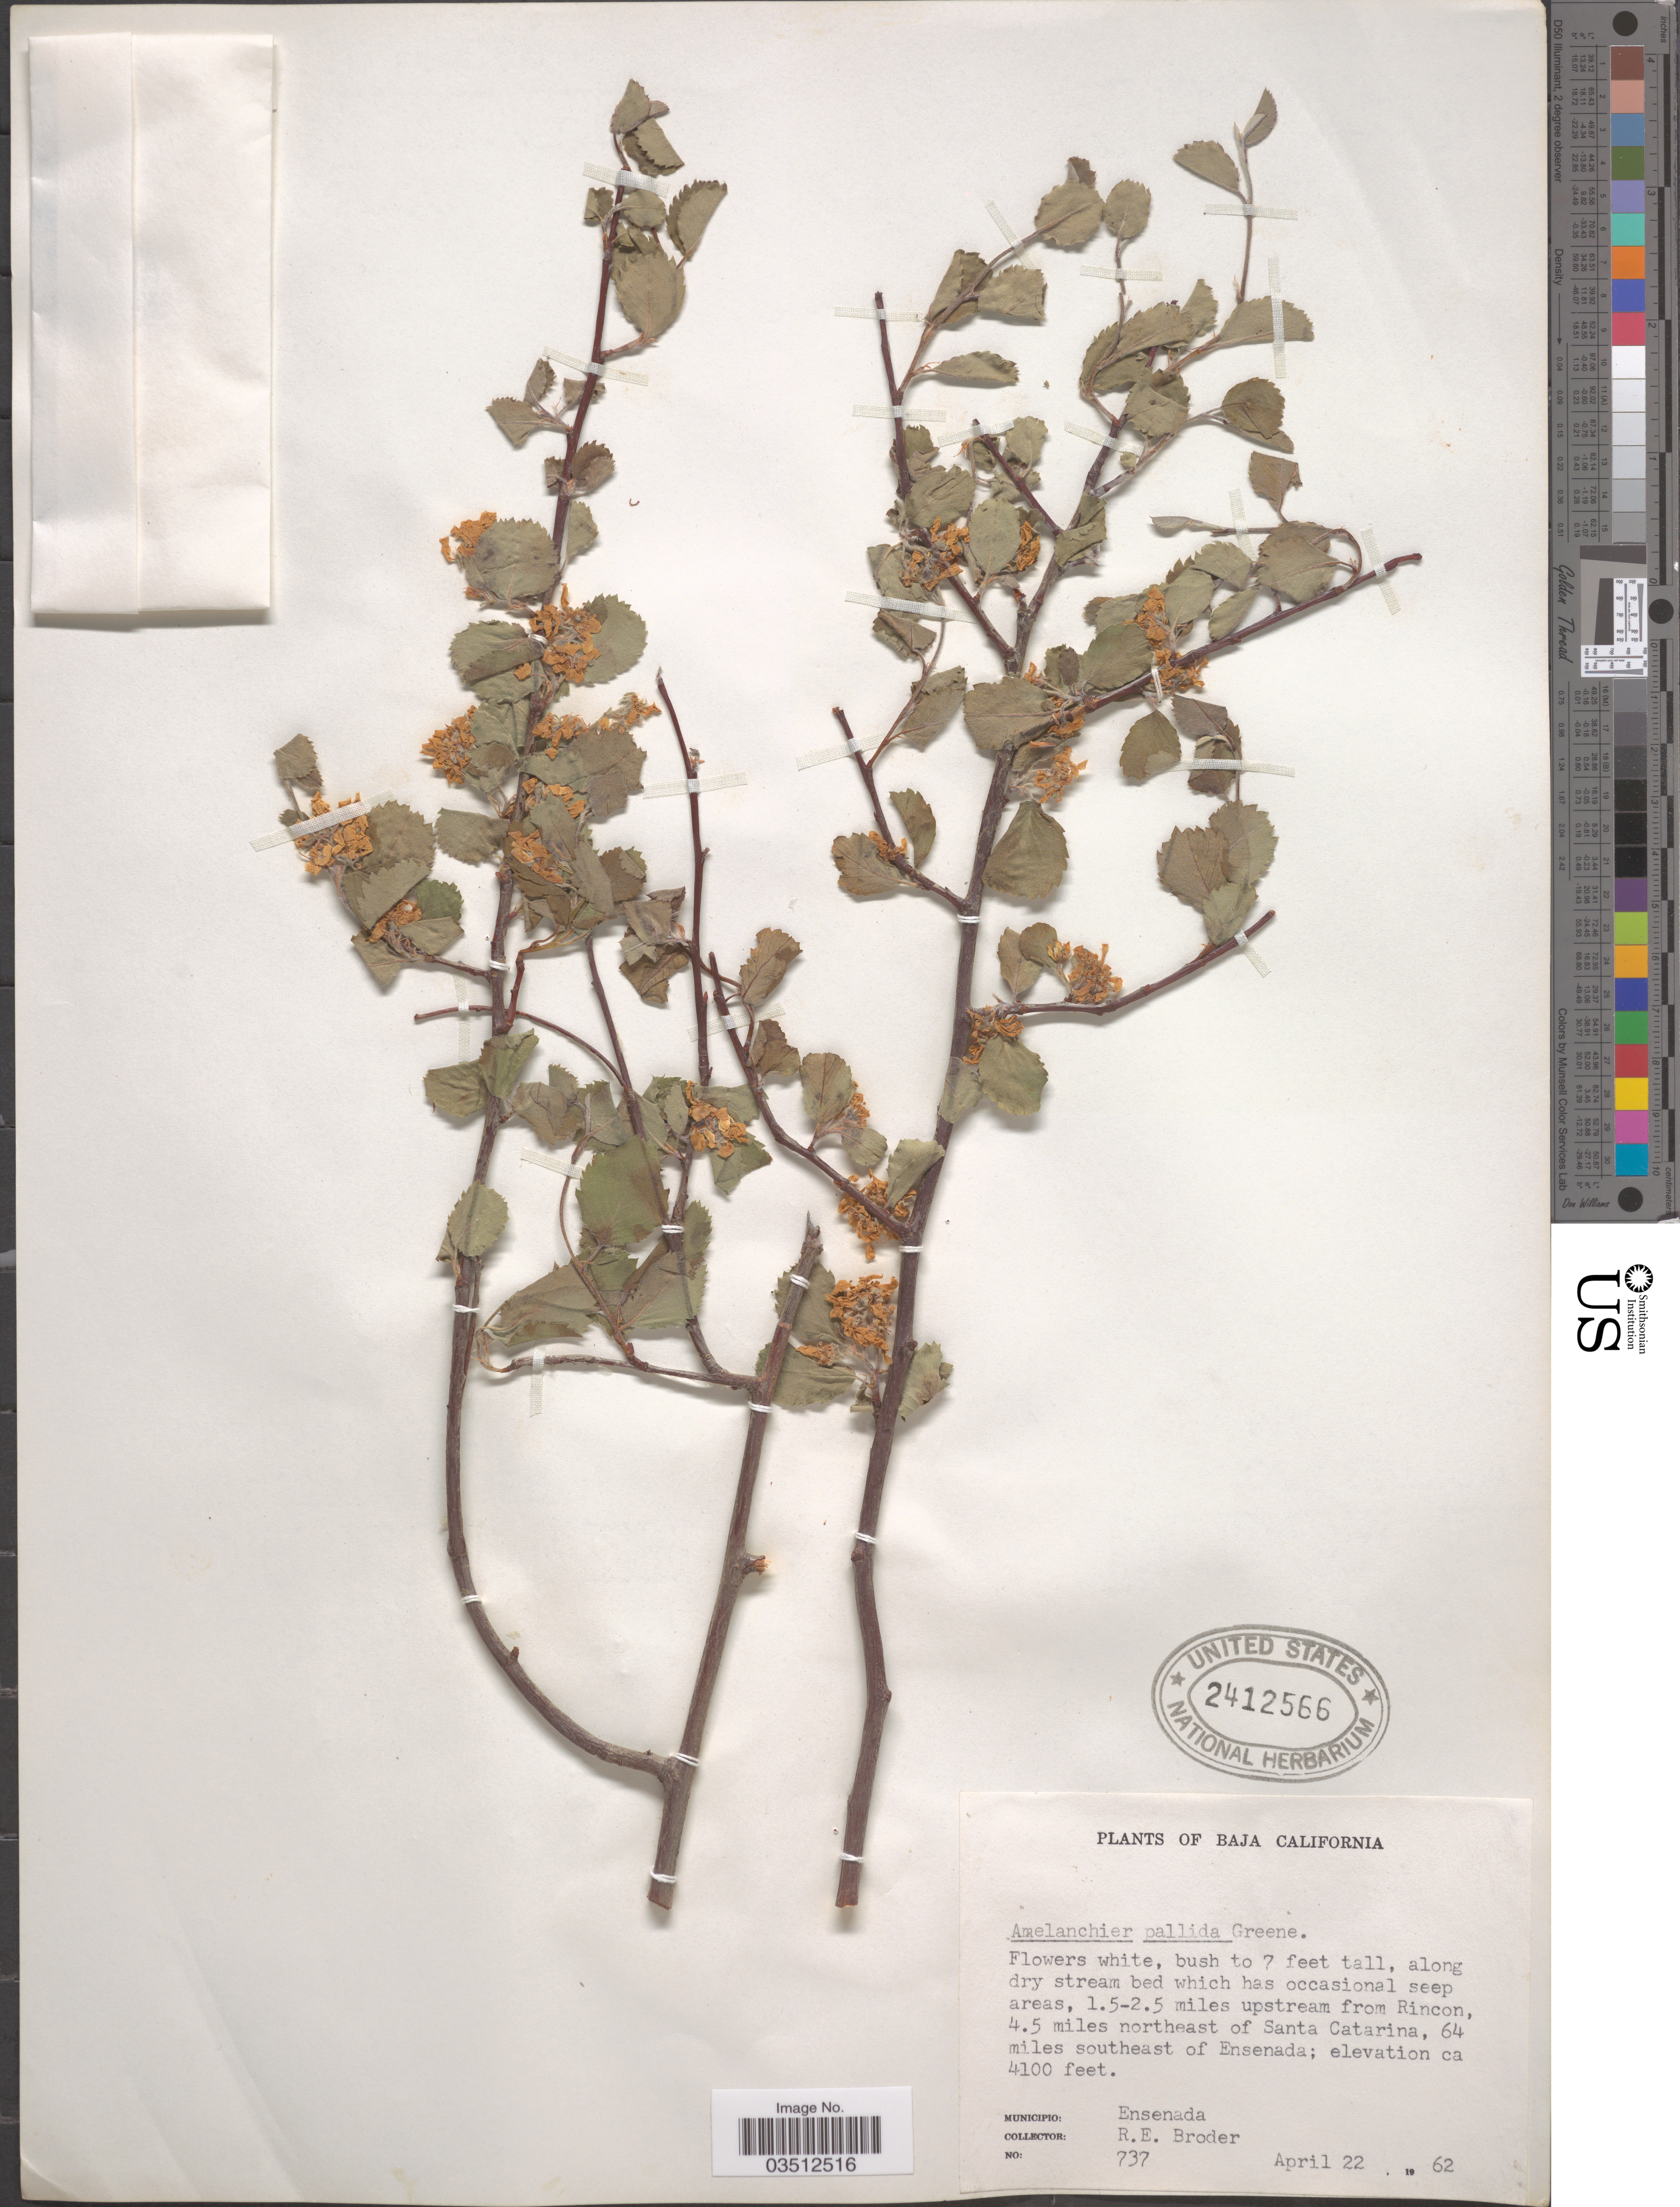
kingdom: Plantae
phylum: Tracheophyta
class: Magnoliopsida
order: Rosales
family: Rosaceae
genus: Amelanchier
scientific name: Amelanchier pallida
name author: Greene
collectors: R. Broder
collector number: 737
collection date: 1962-04-22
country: Mexico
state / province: Baja California Norte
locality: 1.5-2.5 miles upstream from Rincon, 4.5 miles northeast of Santa Catarina, 64 miles southeast of Ensenada. Municipio: Ensenada.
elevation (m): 1250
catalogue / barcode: US 2412566